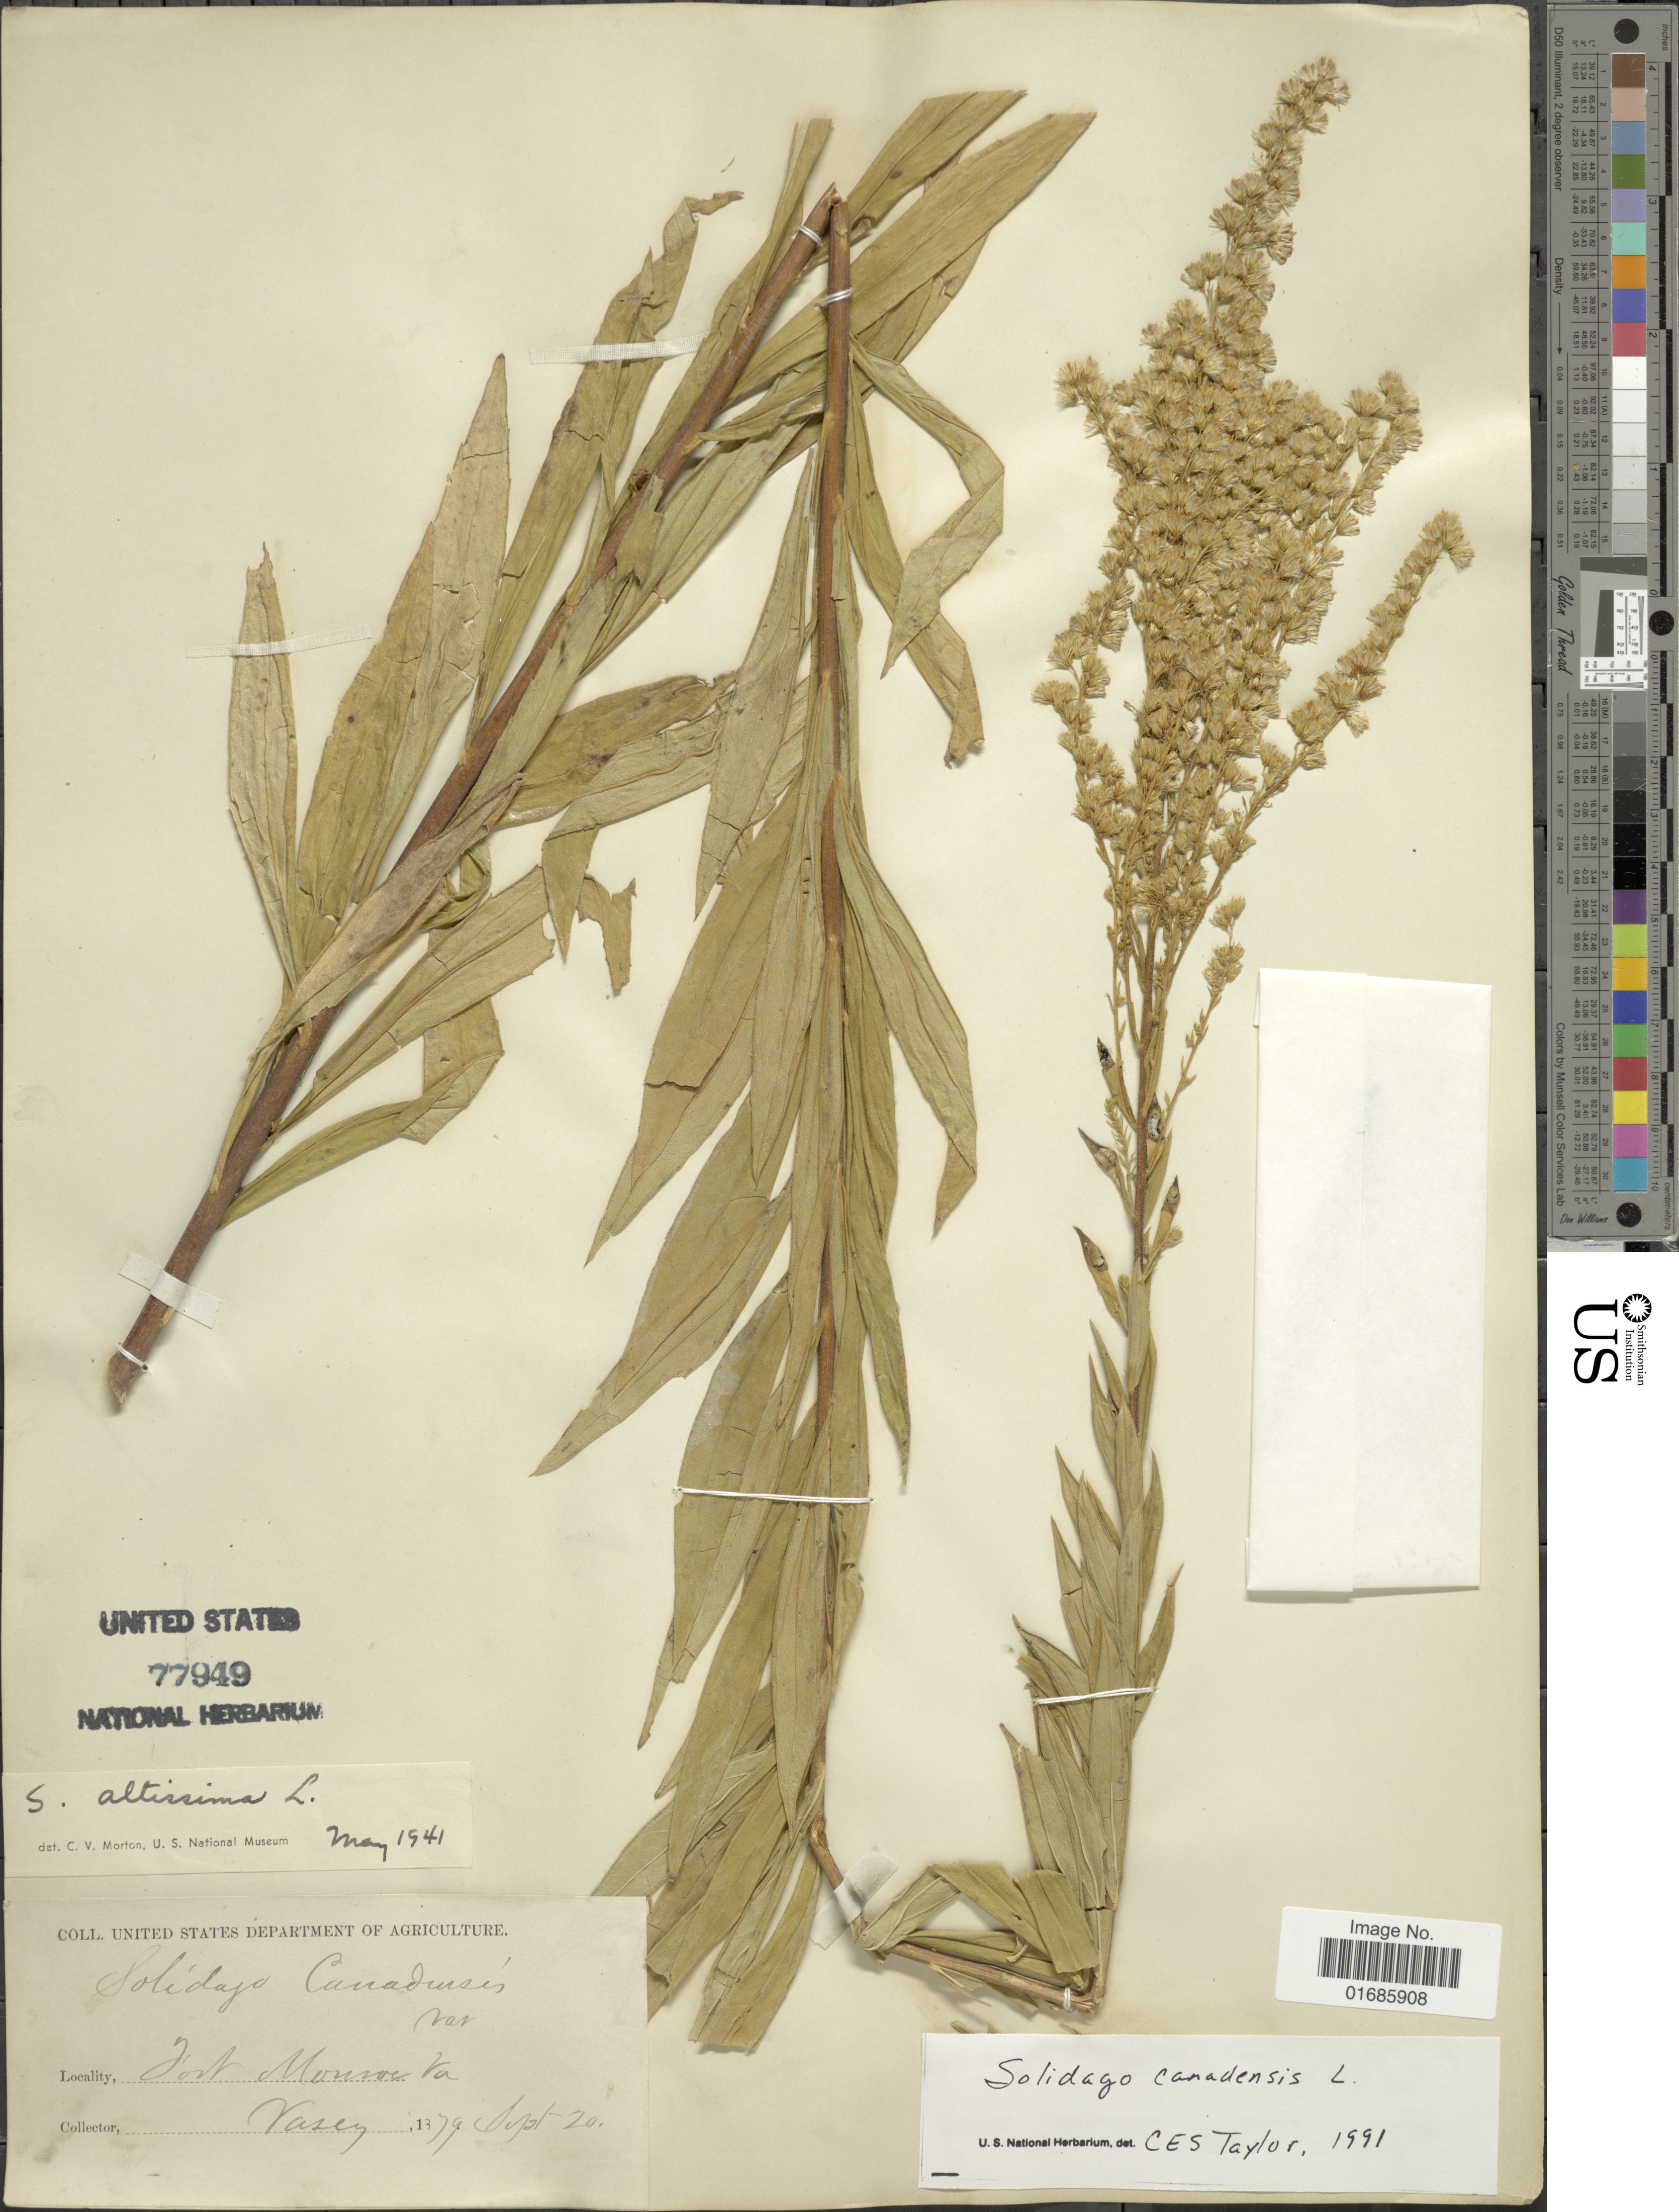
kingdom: Plantae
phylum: Tracheophyta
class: Magnoliopsida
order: Asterales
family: Asteraceae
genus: Solidago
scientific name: Solidago canadensis var. scabra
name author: (Muhl. ex Willd.) Torr. & A. Gray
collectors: Vasey, --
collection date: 1879-09-20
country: United States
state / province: Virginia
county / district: City of Hampton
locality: Fort Monroe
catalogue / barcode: US 77949